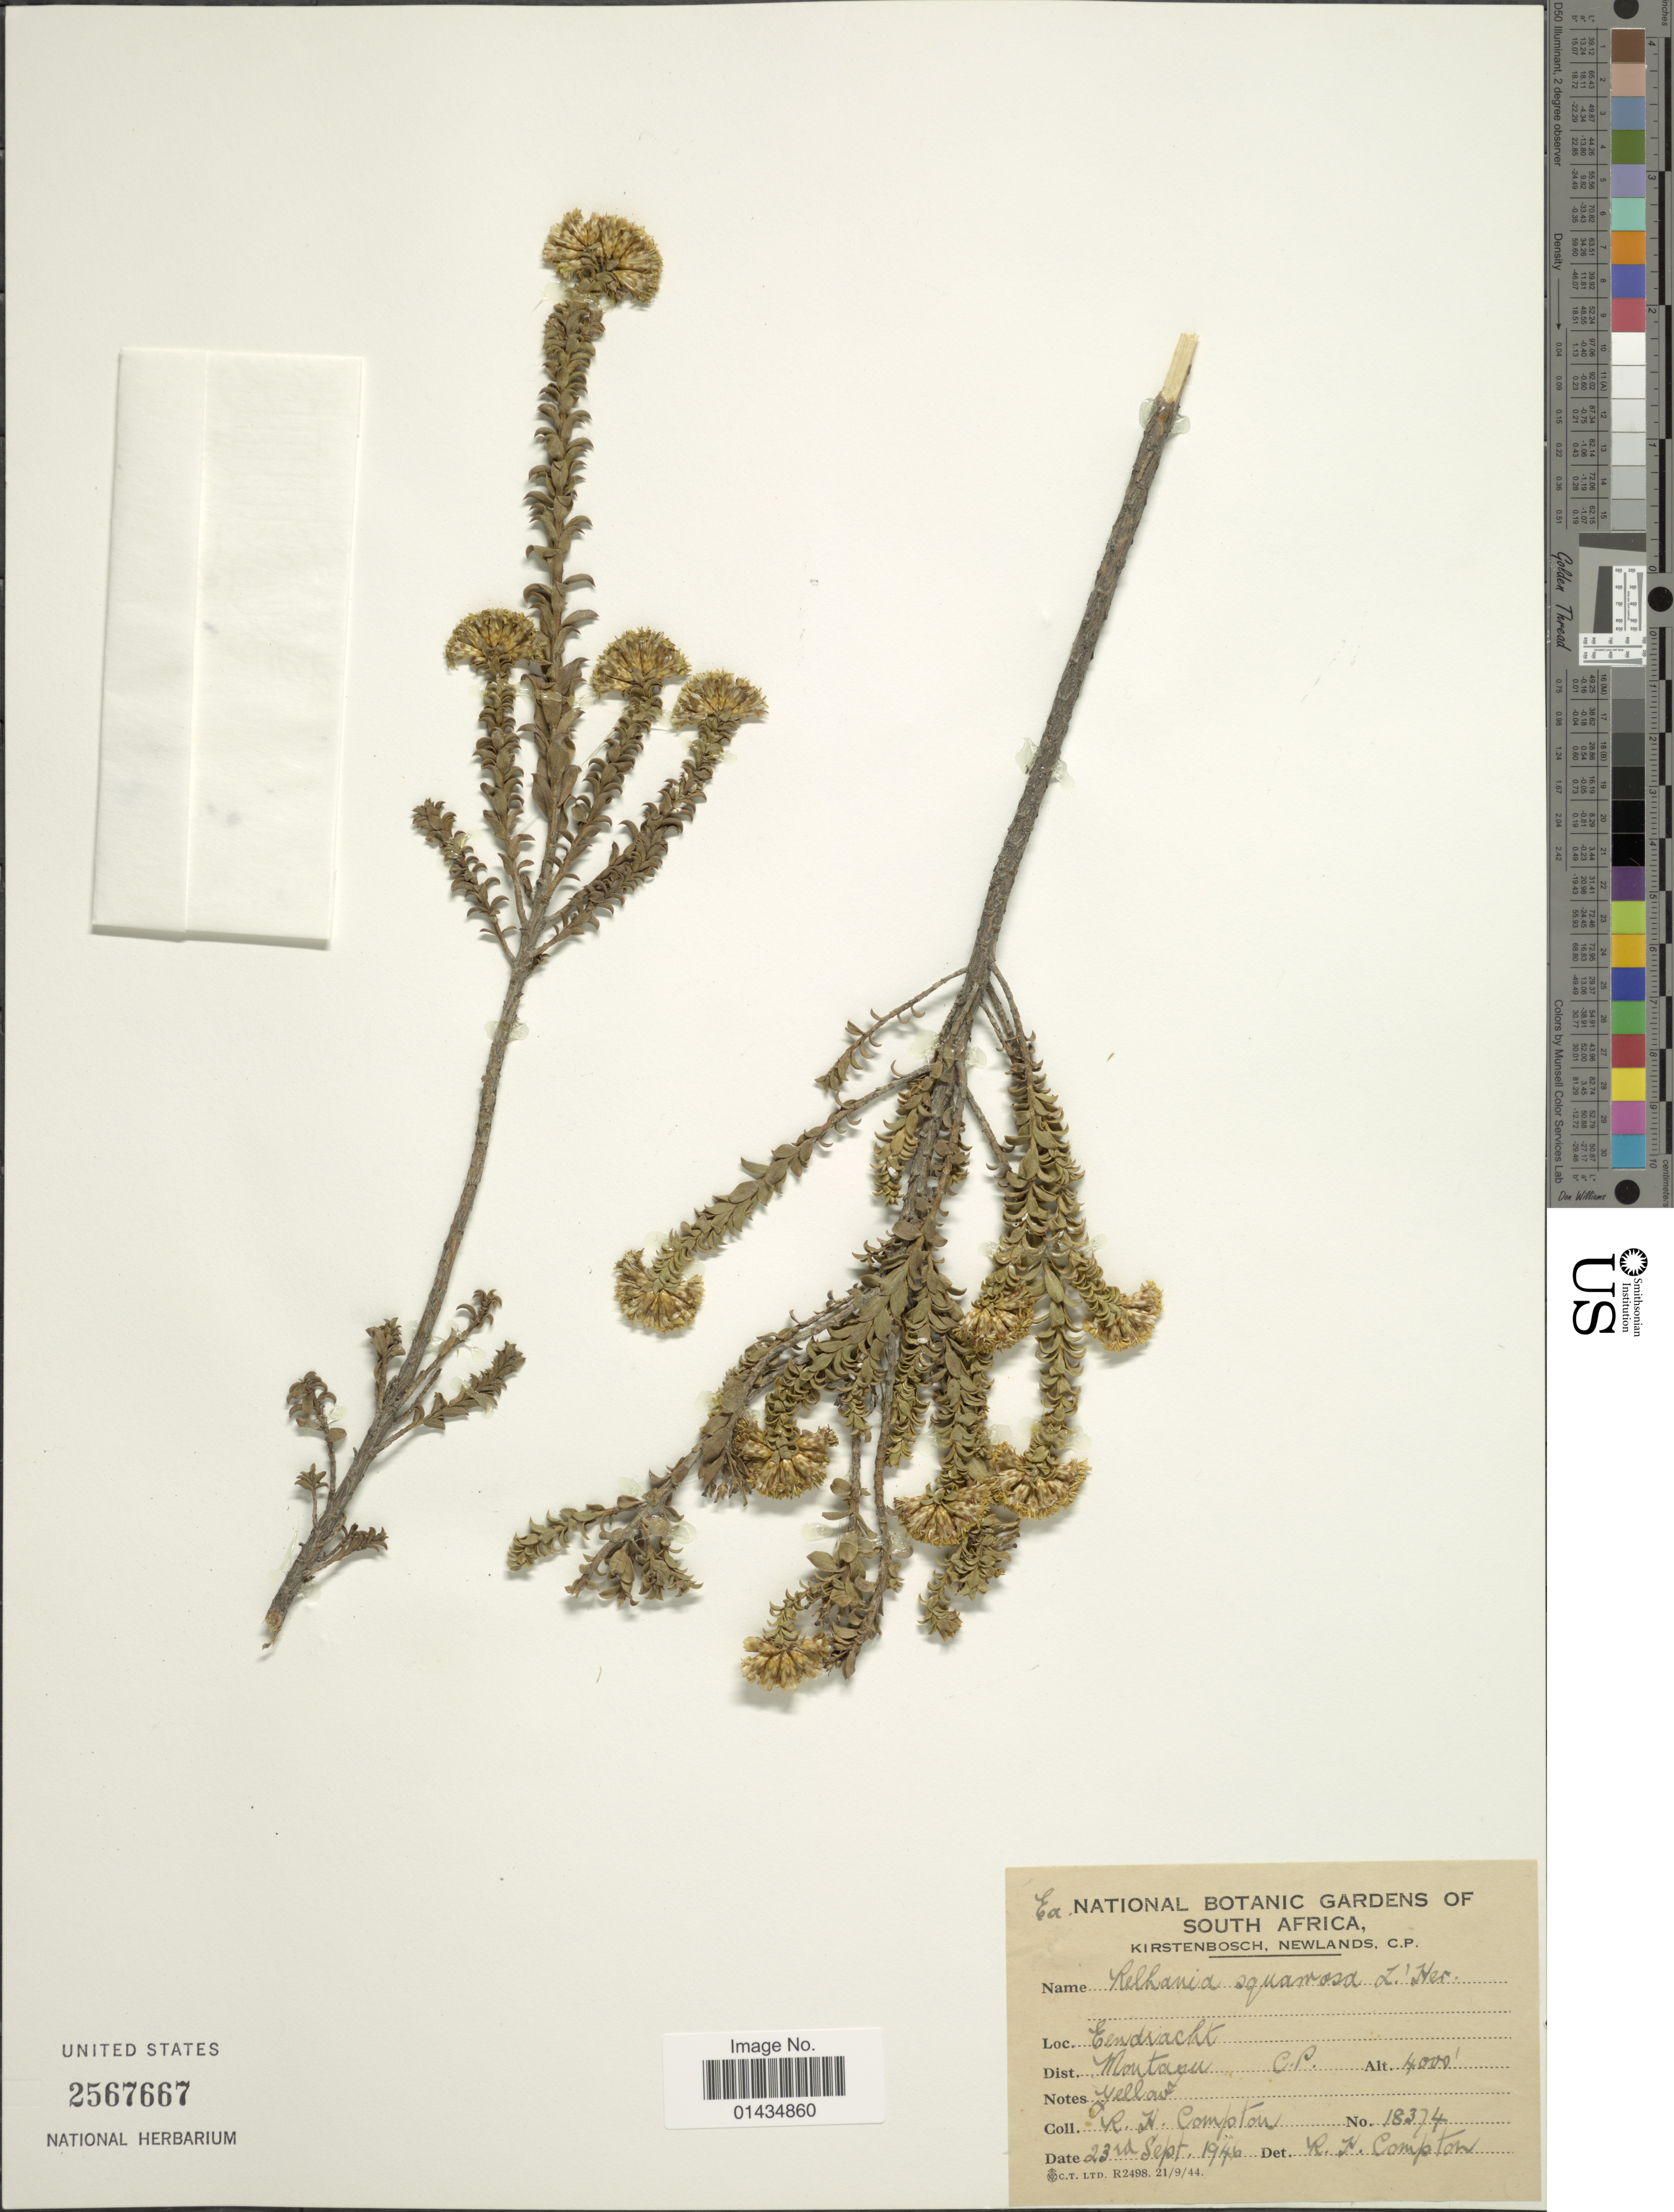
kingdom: Plantae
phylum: Tracheophyta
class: Magnoliopsida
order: Asterales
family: Asteraceae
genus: Relhania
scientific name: Relhania squarrosa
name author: L'Hér.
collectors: R. H. Compton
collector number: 18374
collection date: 1946-09-23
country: South Africa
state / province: Western Cape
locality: Eendracht, dist. Montagu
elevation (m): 1219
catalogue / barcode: US 2567667